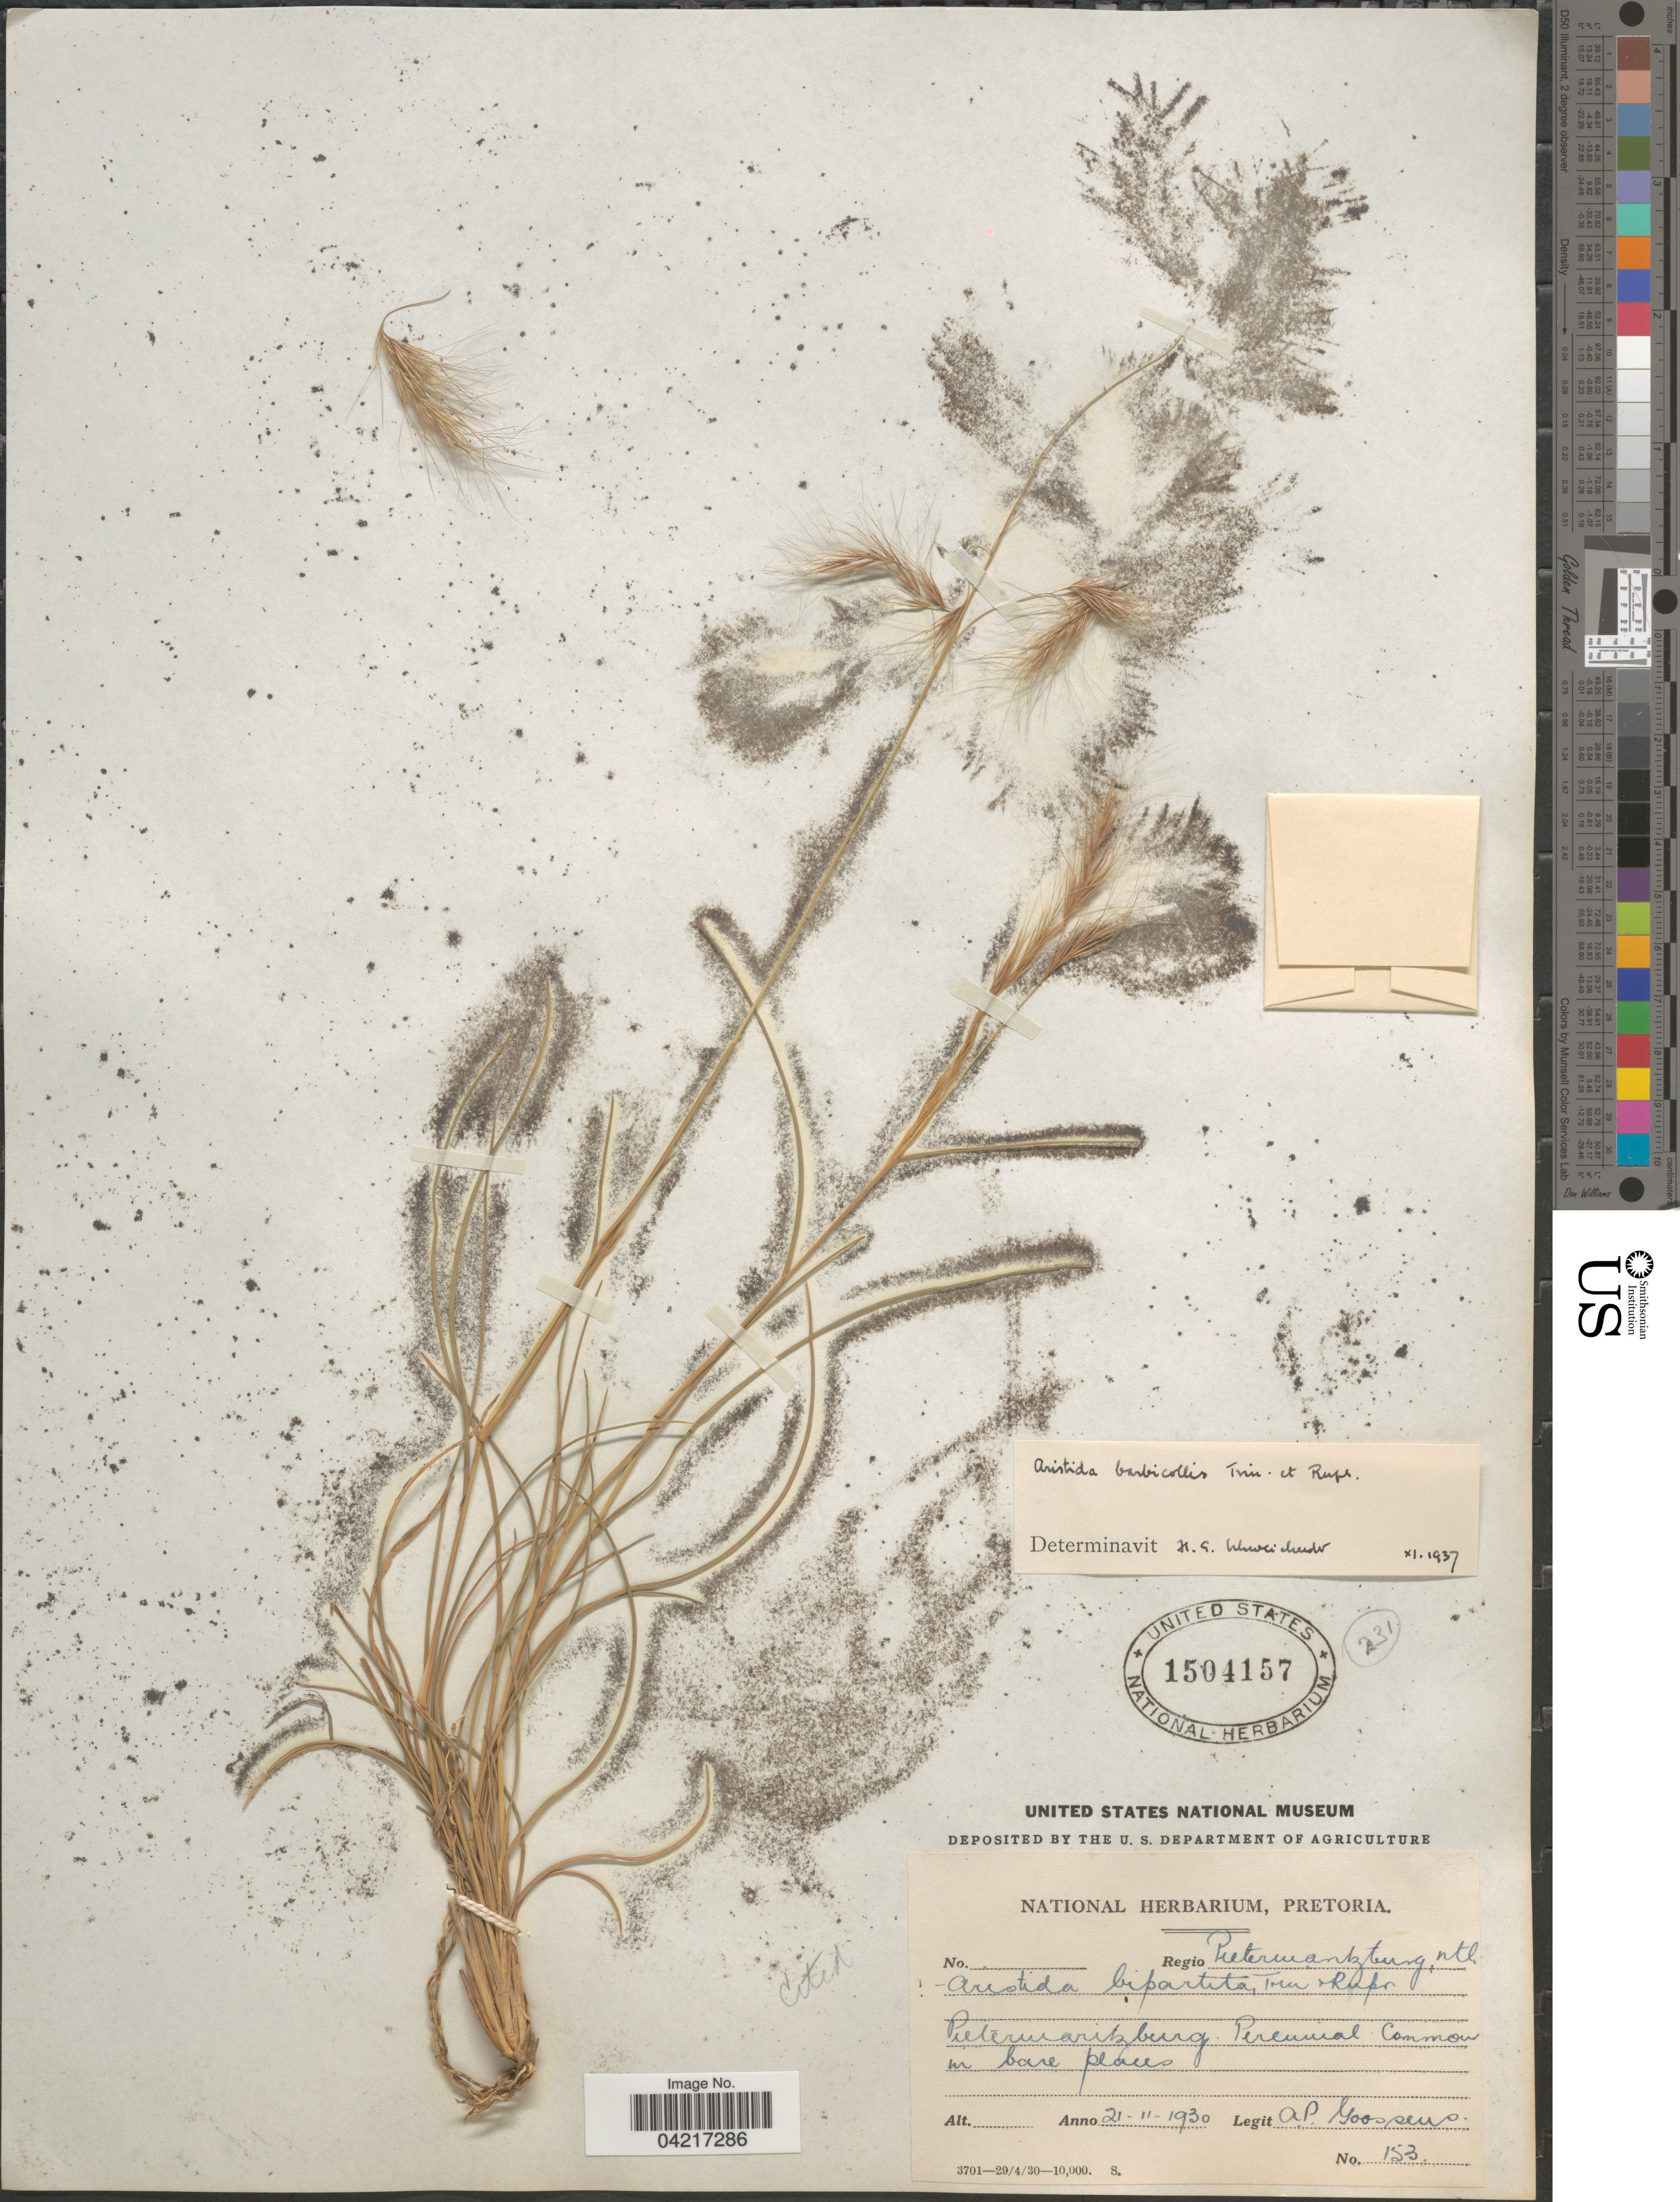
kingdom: Plantae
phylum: Tracheophyta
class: Liliopsida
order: Poales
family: Poaceae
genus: Aristida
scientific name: Aristida barbicollis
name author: Trin. & Rupr.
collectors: A. P. G. Goossens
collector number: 153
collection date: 1930-11-21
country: South Africa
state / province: KwaZulu-Natal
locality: Regio Pietermaritzburg Ntl. Pietermaritzburg.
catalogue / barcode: US 1504157